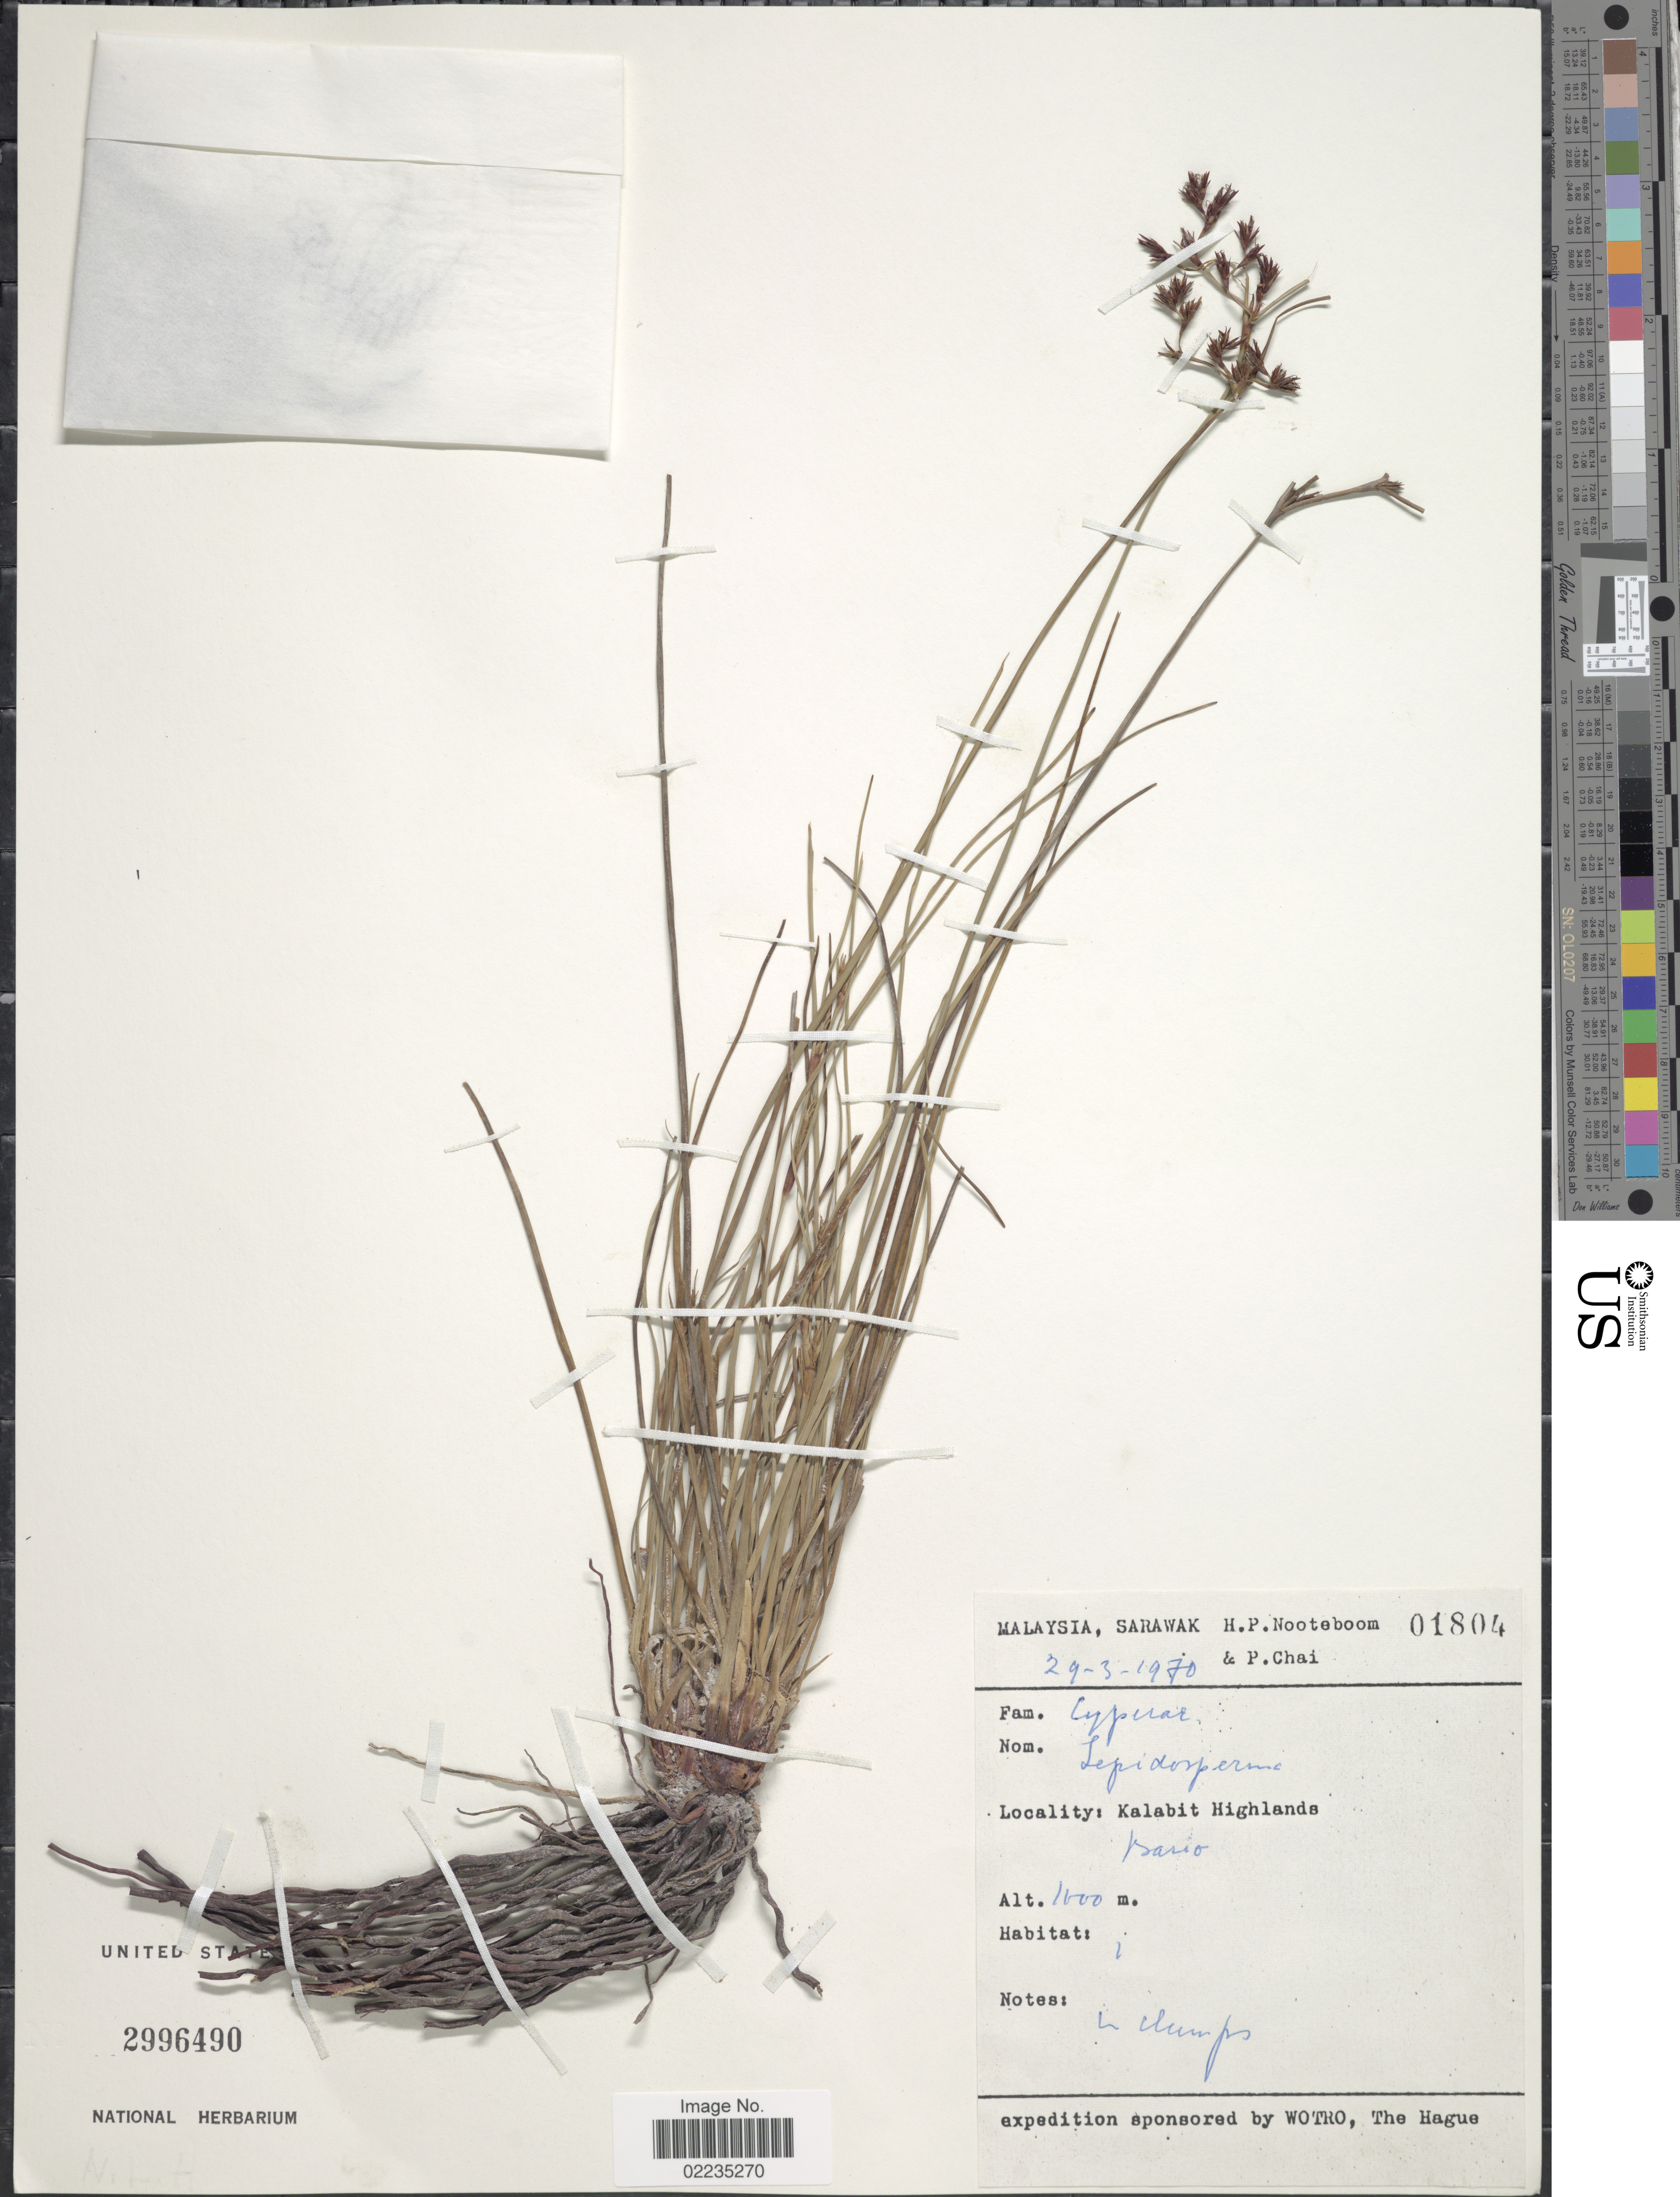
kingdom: Plantae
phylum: Tracheophyta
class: Liliopsida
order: Poales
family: Cyperaceae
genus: Lepidosperma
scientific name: Lepidosperma chinense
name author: Nees & Meyen ex Kunth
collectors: H. P. Nooteboom & P. Chai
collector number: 01804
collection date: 1970-03-29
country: Malaysia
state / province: Sarawak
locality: Malaysia, Sarawak, Kalabit Highlands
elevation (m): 1000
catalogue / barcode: US 2996490